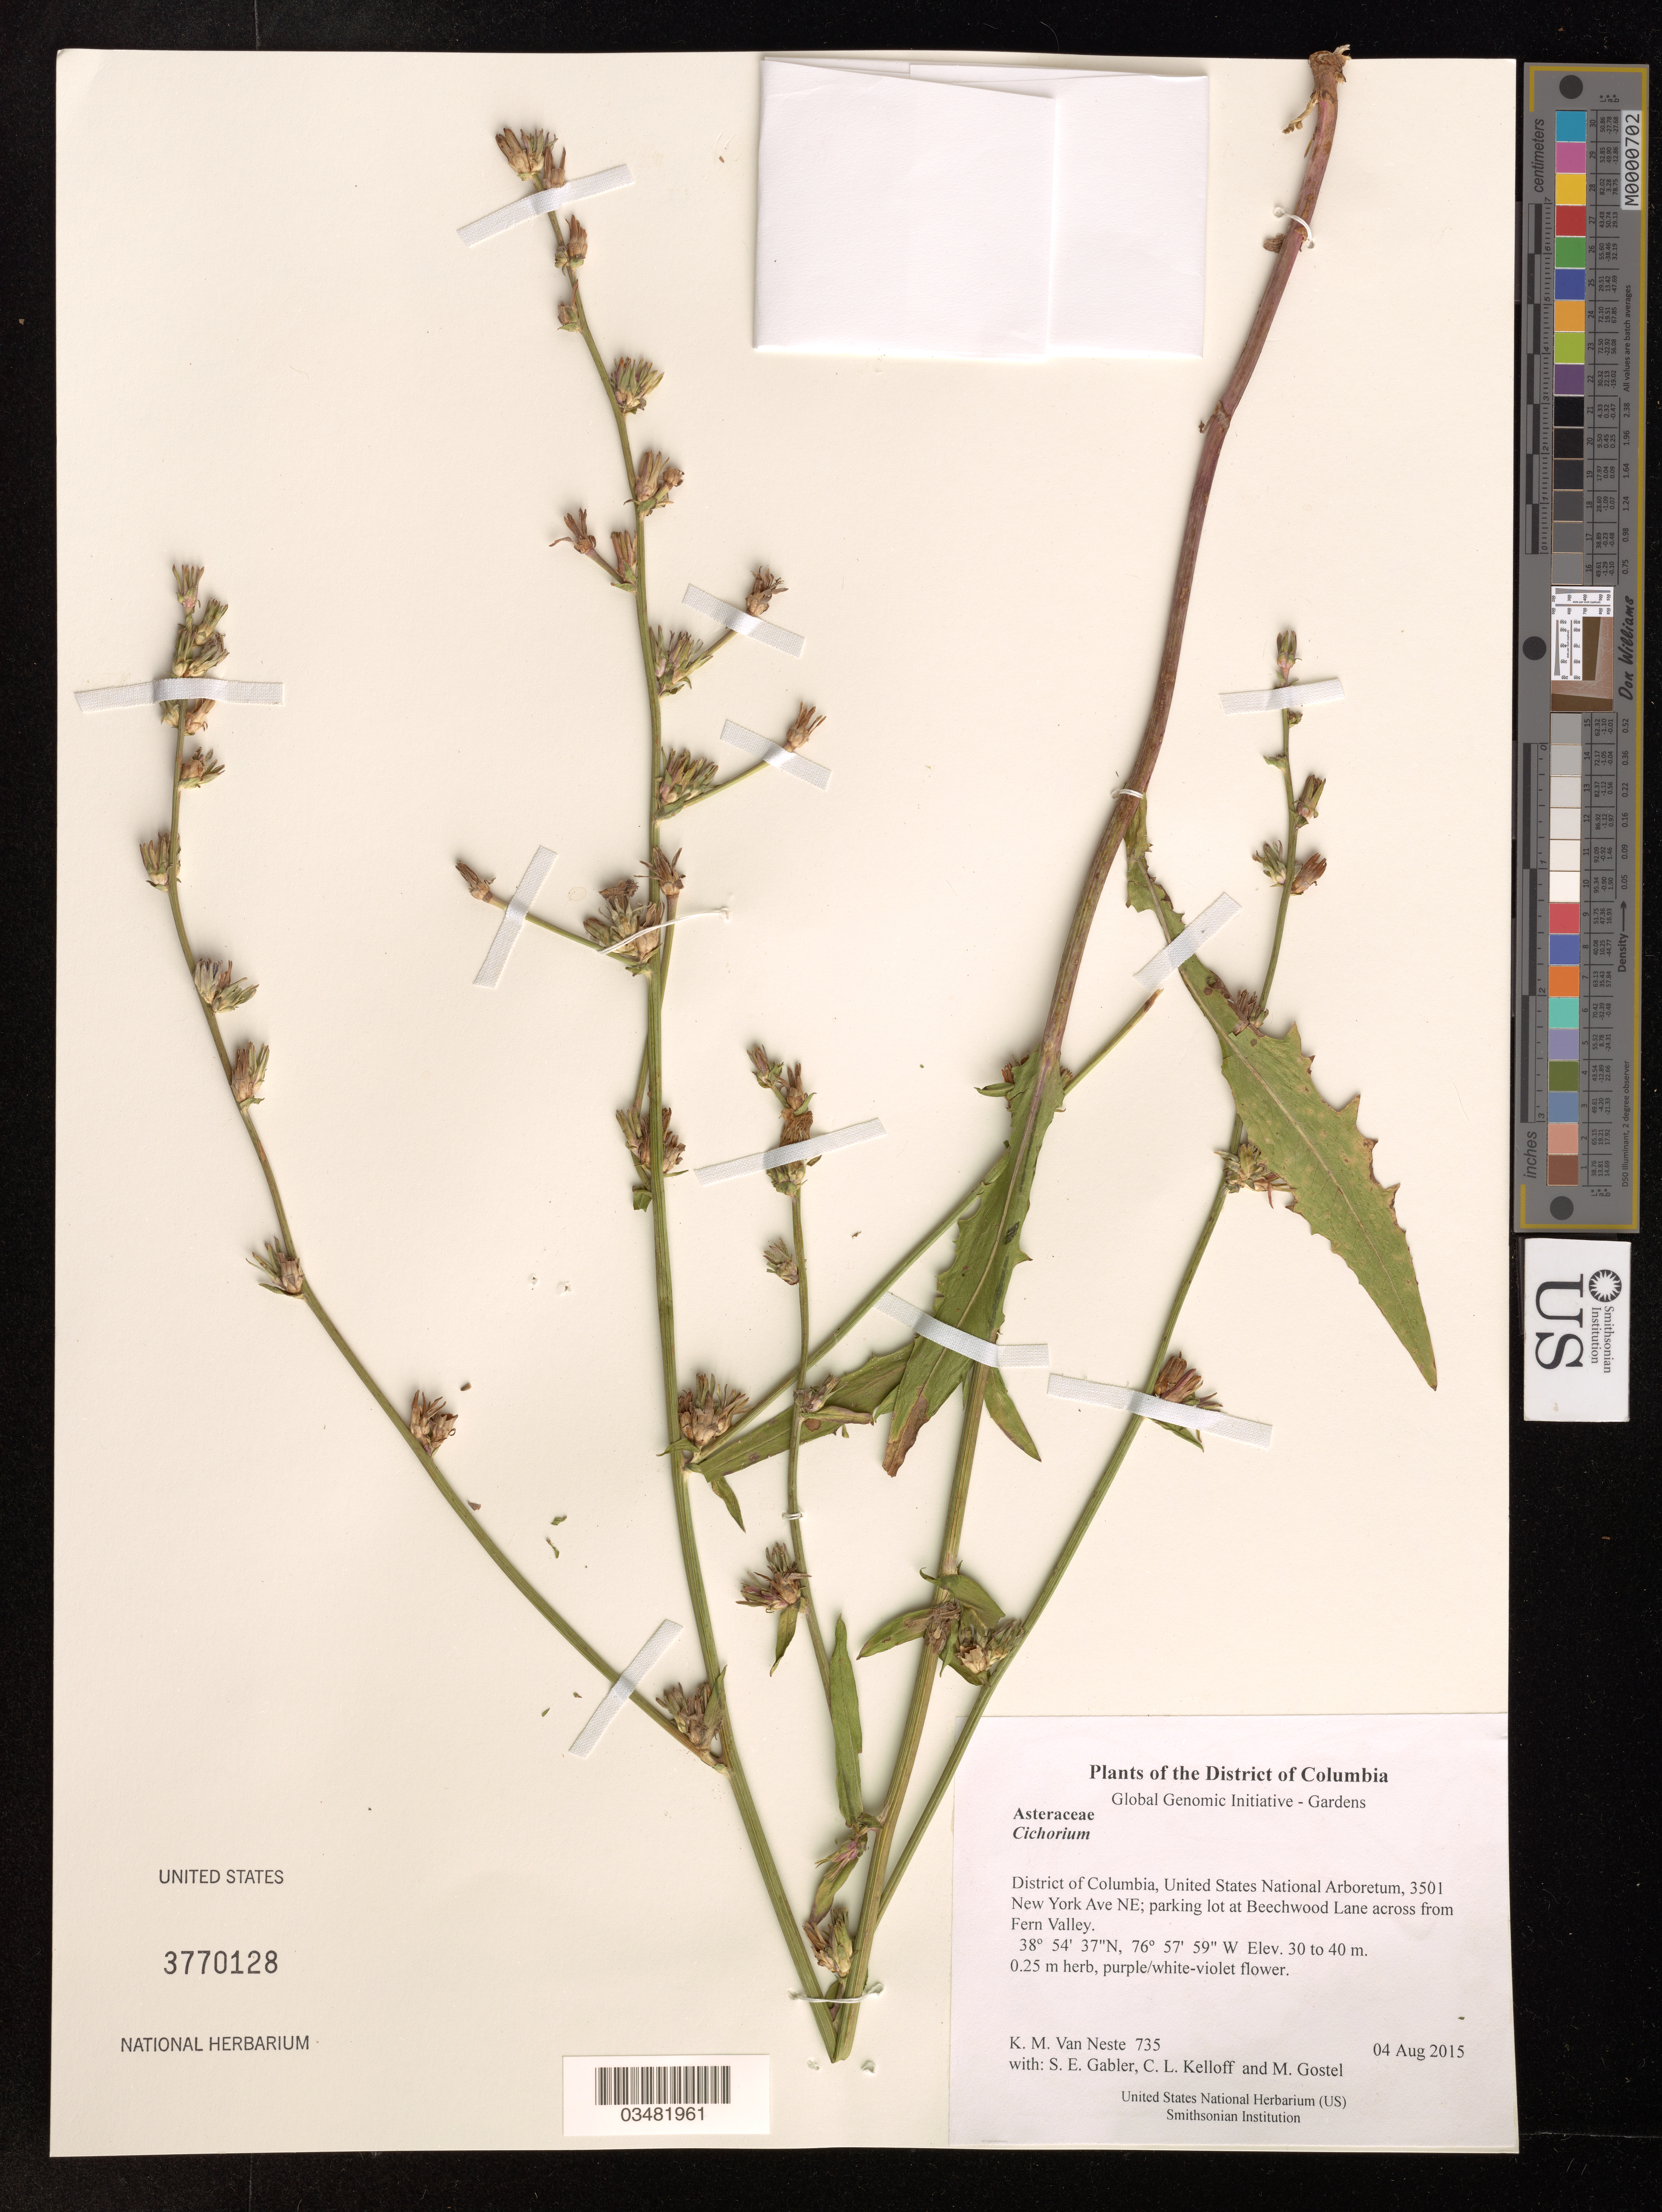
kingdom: Plantae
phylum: Tracheophyta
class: Magnoliopsida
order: Asterales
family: Asteraceae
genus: Cichorium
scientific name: Cichorium sp.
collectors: K. M. Van Neste, S. E. Gabler, C. L. Kelloff & M. R. Gostel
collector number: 735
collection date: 2015-08-04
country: United States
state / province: District of Columbia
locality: United States National Arboretum, 3501 New York Ave NE; parking lot at Beechwood Lane across from Fern Valley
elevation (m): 30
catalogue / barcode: US 3770128